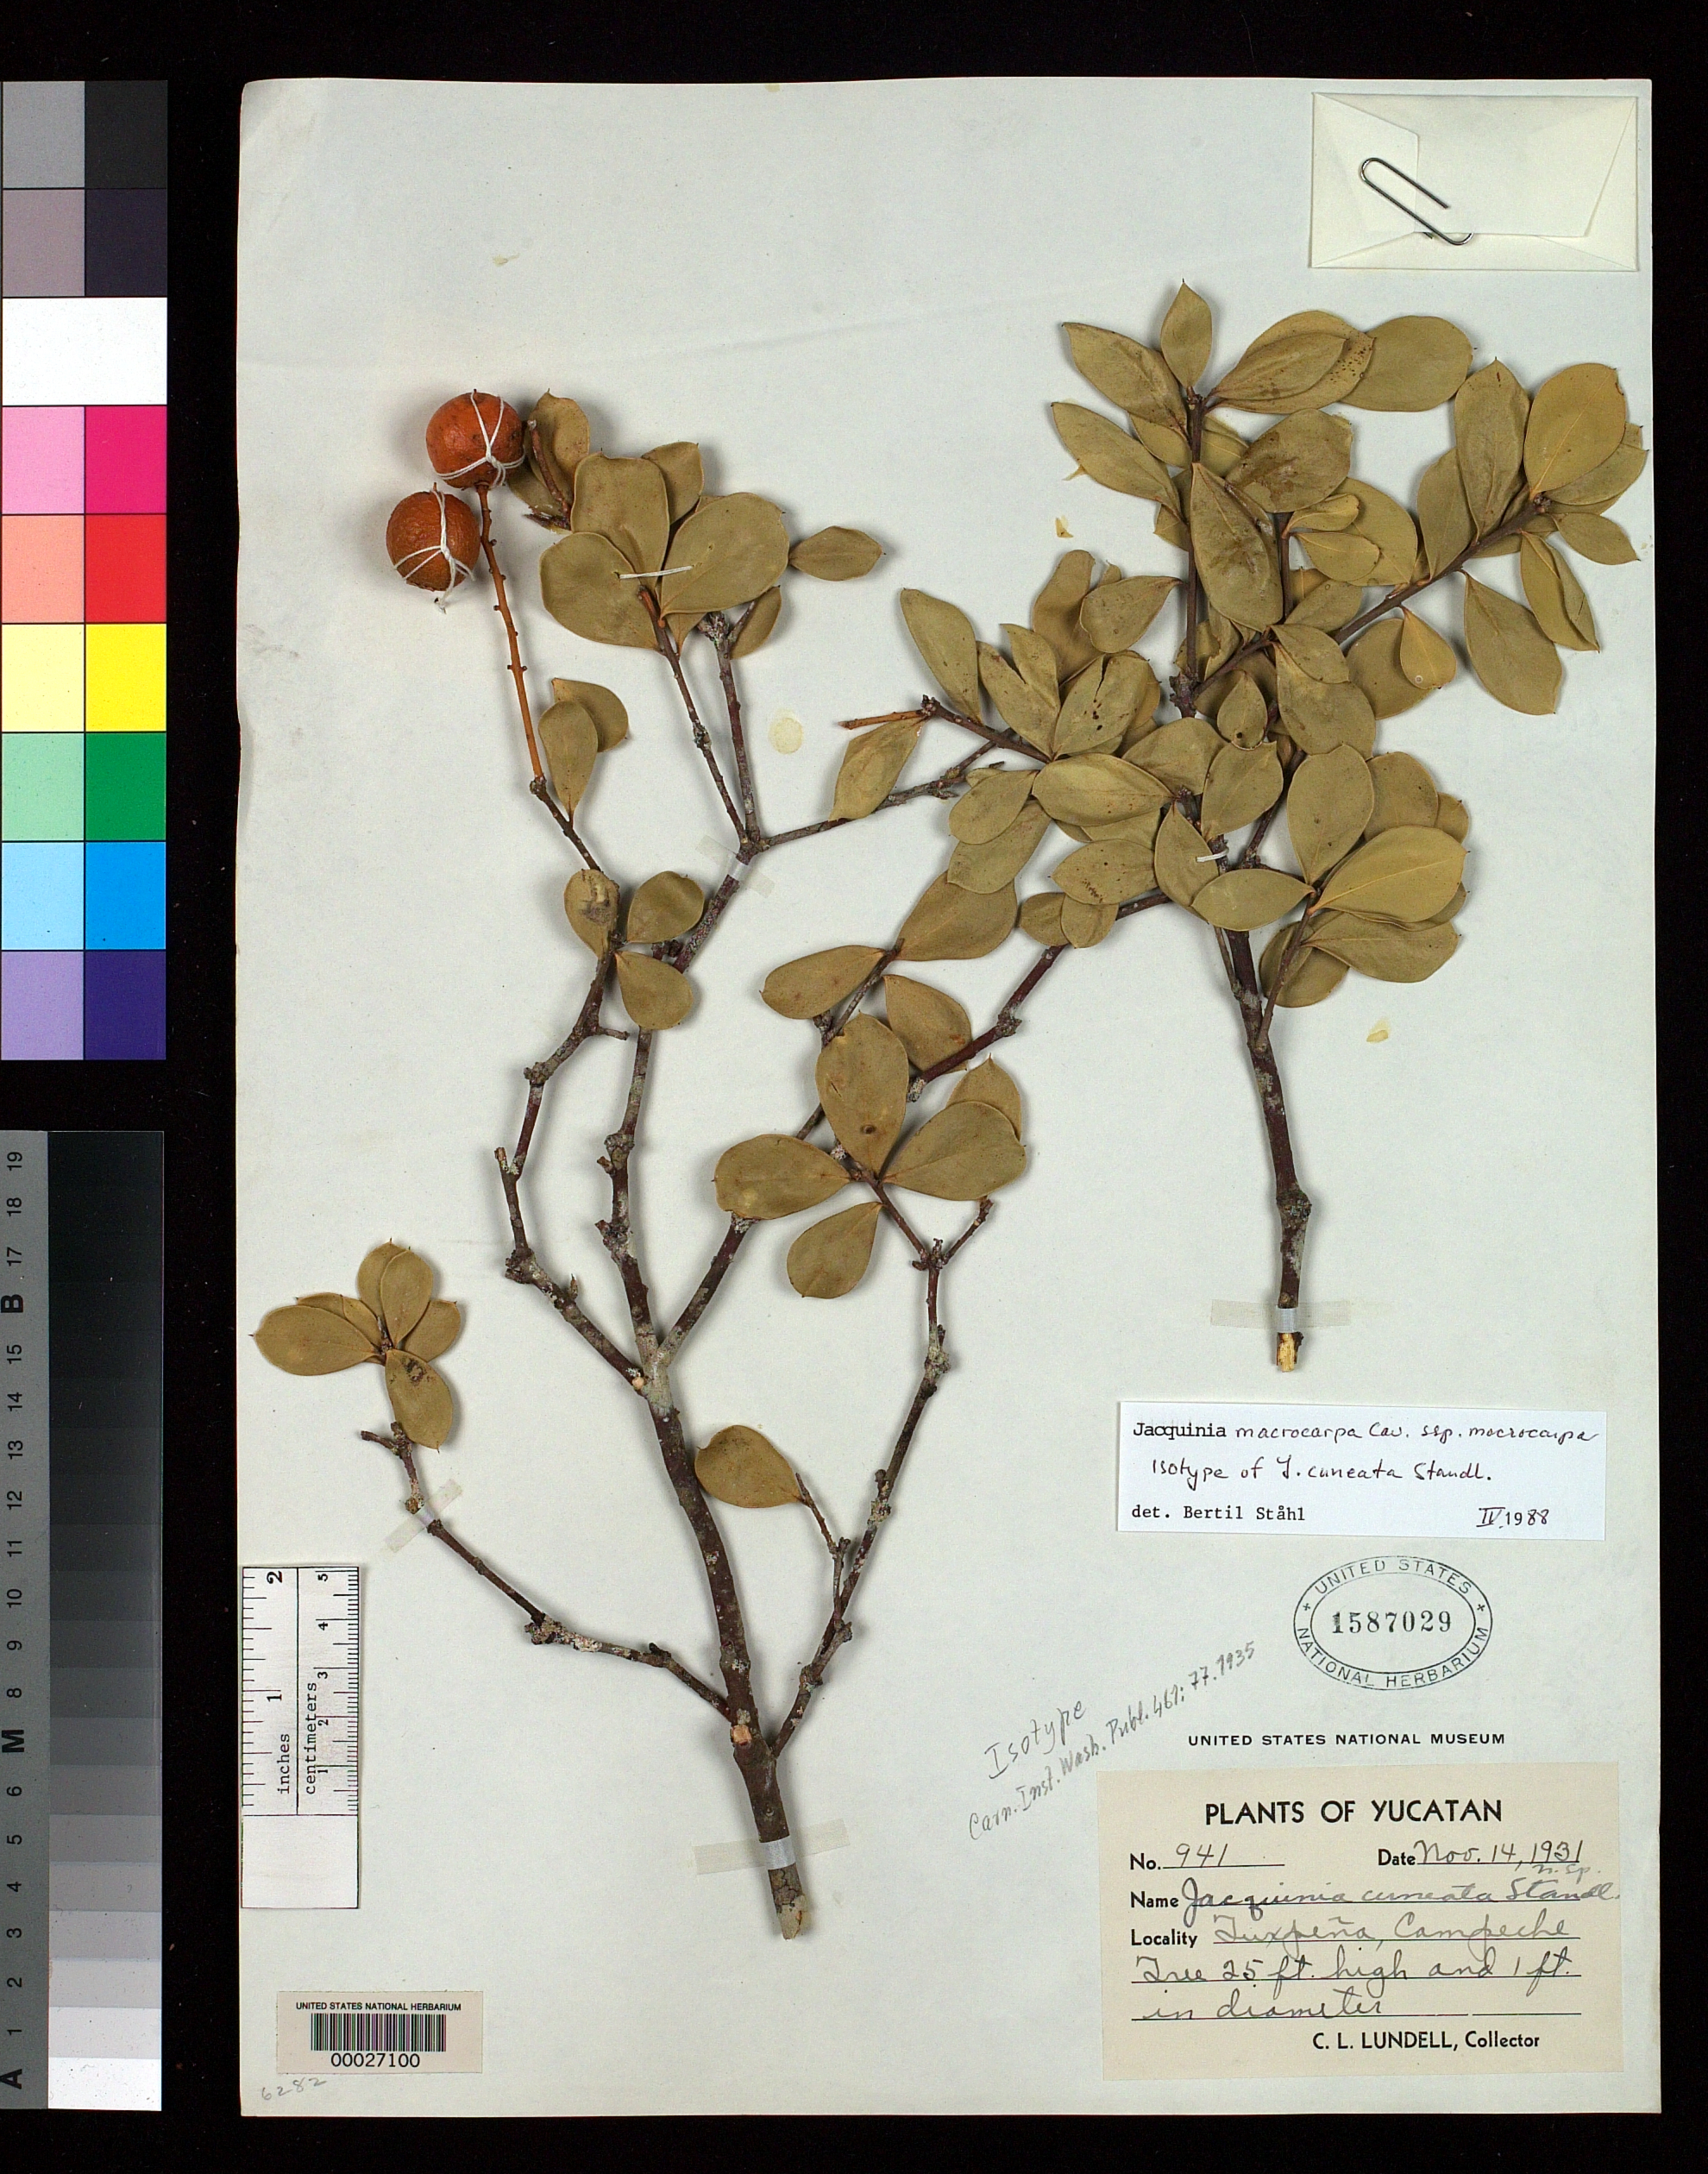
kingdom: Plantae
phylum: Tracheophyta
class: Magnoliopsida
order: Ericales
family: Primulaceae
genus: Jacquinia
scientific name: Jacquinia cuneata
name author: Standl.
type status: Isotype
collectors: C. L. Lundell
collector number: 941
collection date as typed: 14 Nov 1931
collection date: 1931-11-14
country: Mexico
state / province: Campeche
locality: Tuxpena, Campeche.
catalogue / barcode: US 1587029